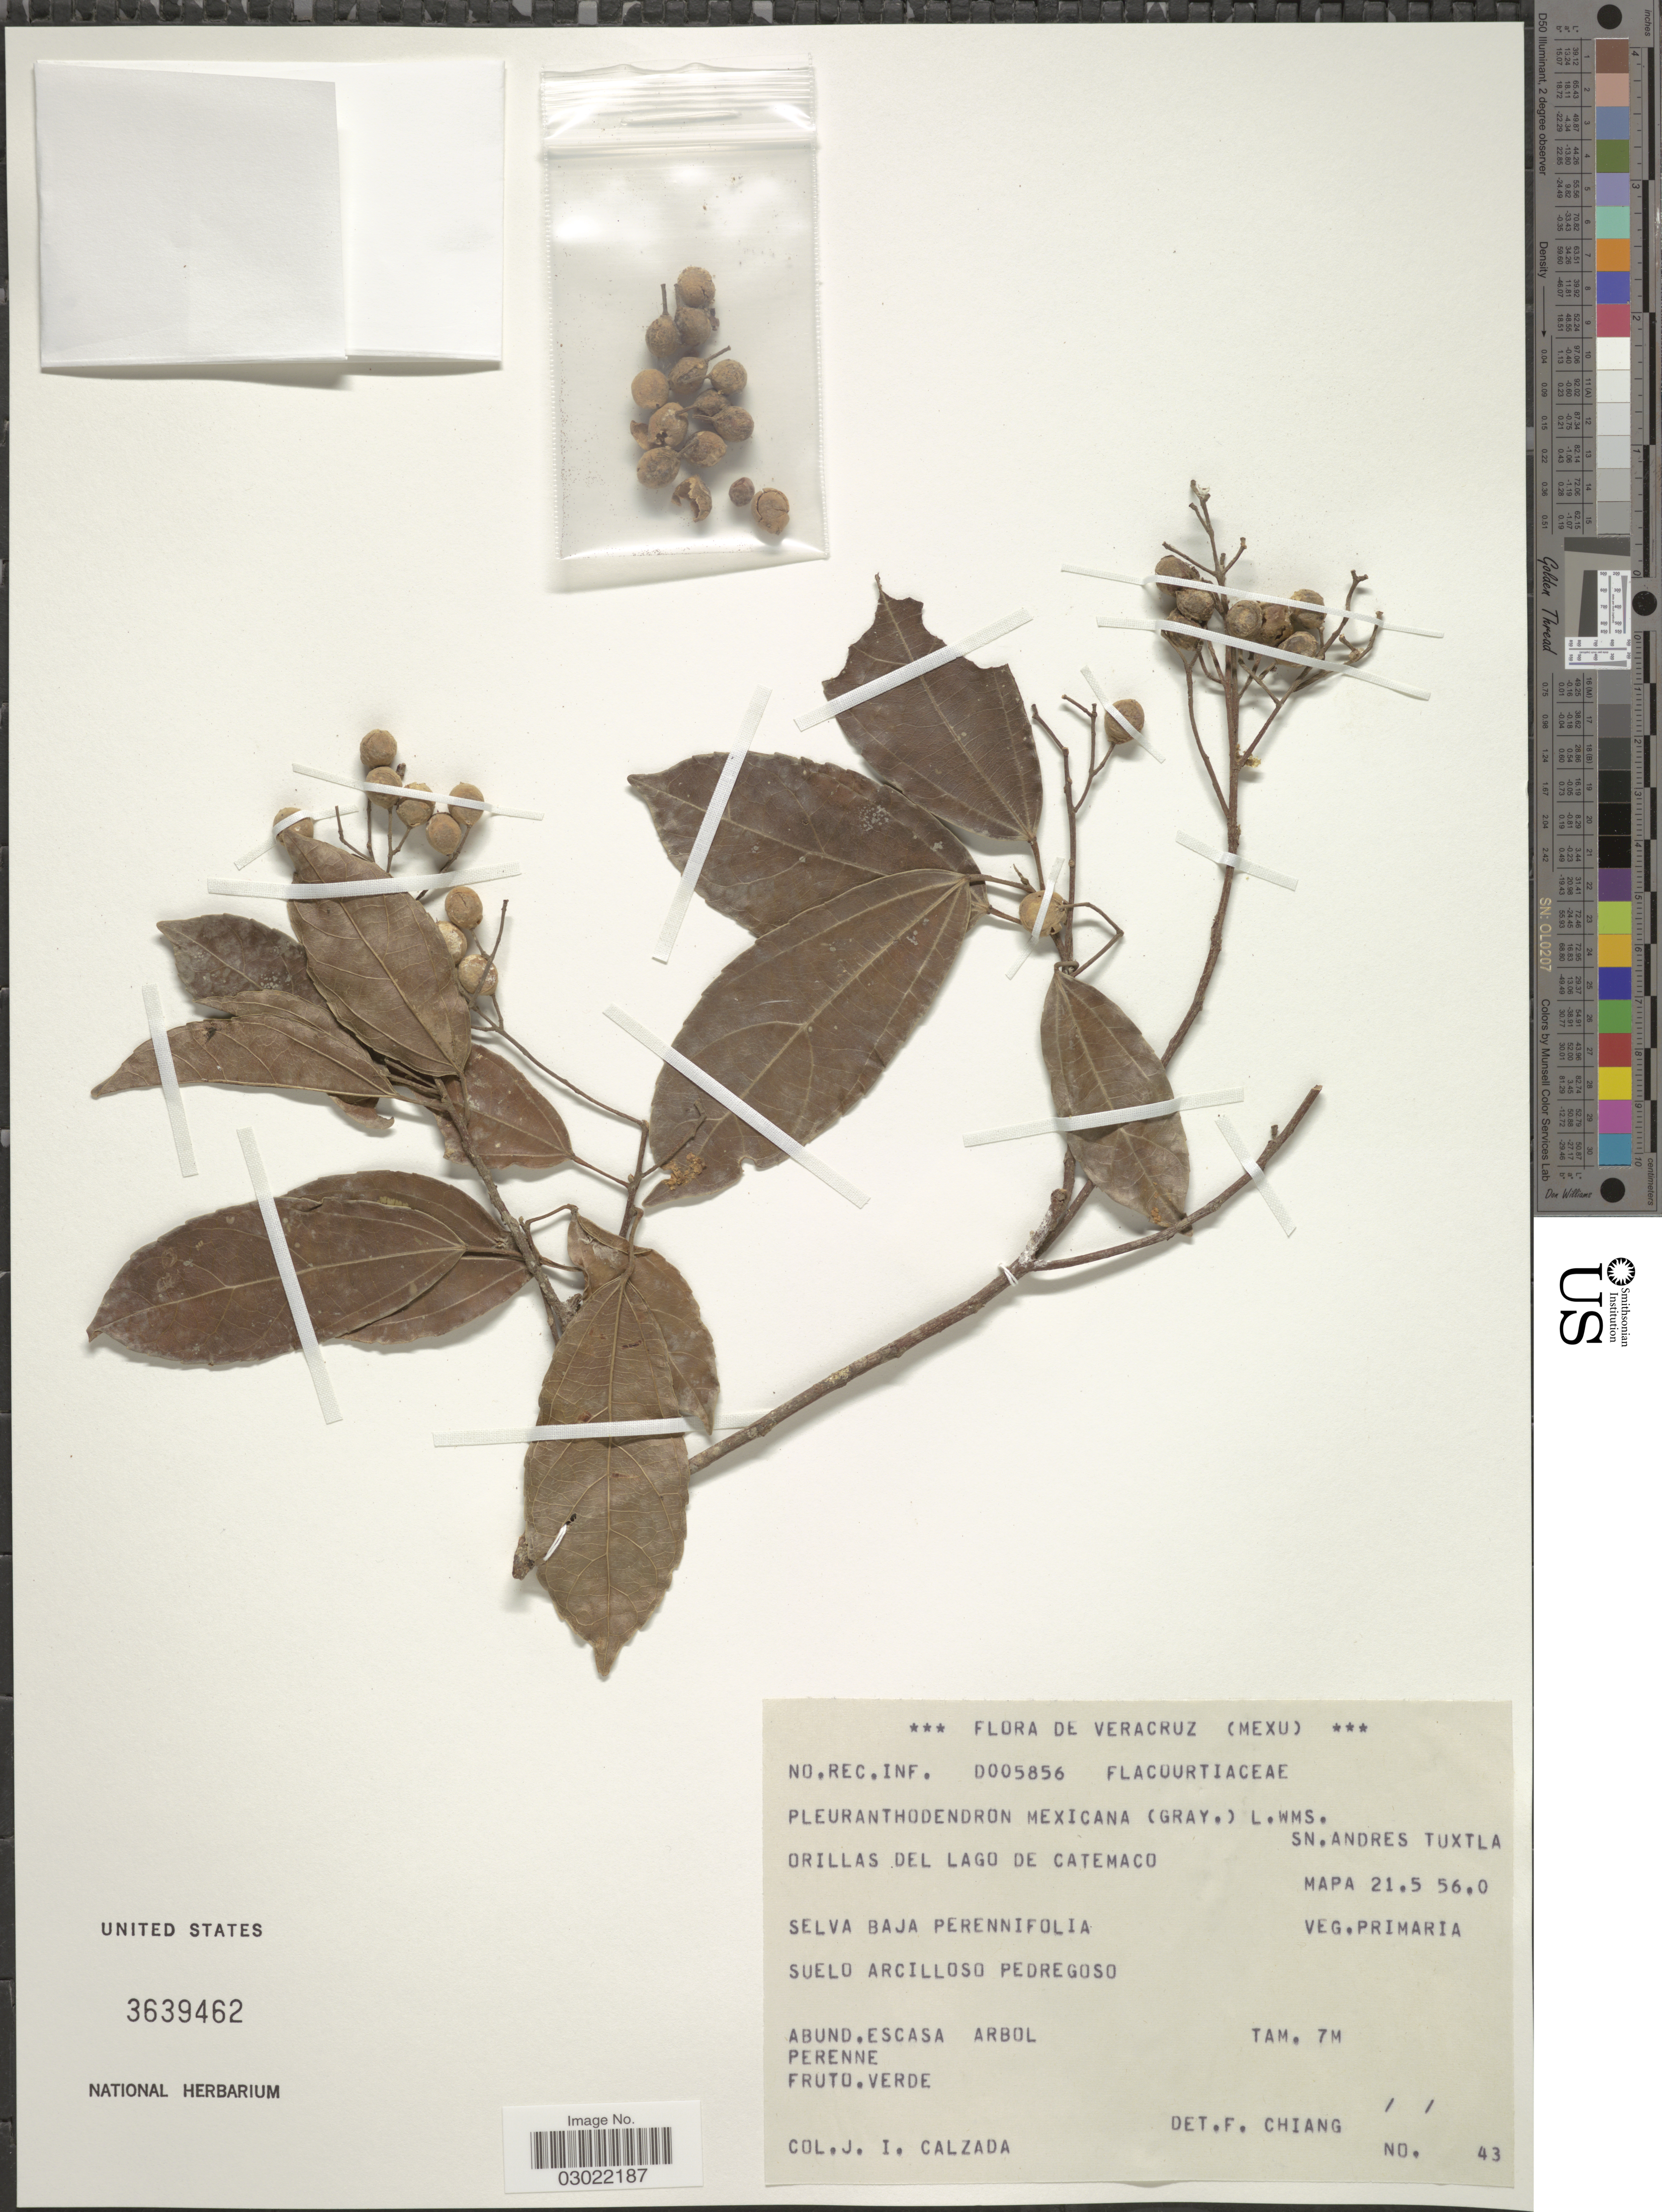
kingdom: Plantae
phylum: Tracheophyta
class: Magnoliopsida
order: Malpighiales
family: Salicaceae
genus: Pleuranthodendron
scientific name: Pleuranthodendron lindenii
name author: (Turcz.) Sleumer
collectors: J. I. Calzada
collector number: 43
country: Mexico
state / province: Veracruz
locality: Veracruz. Orillas del lago de Catemaco. Sn. Andres Tuxtla. Mapa 21.5 56.0.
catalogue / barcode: US 3639462